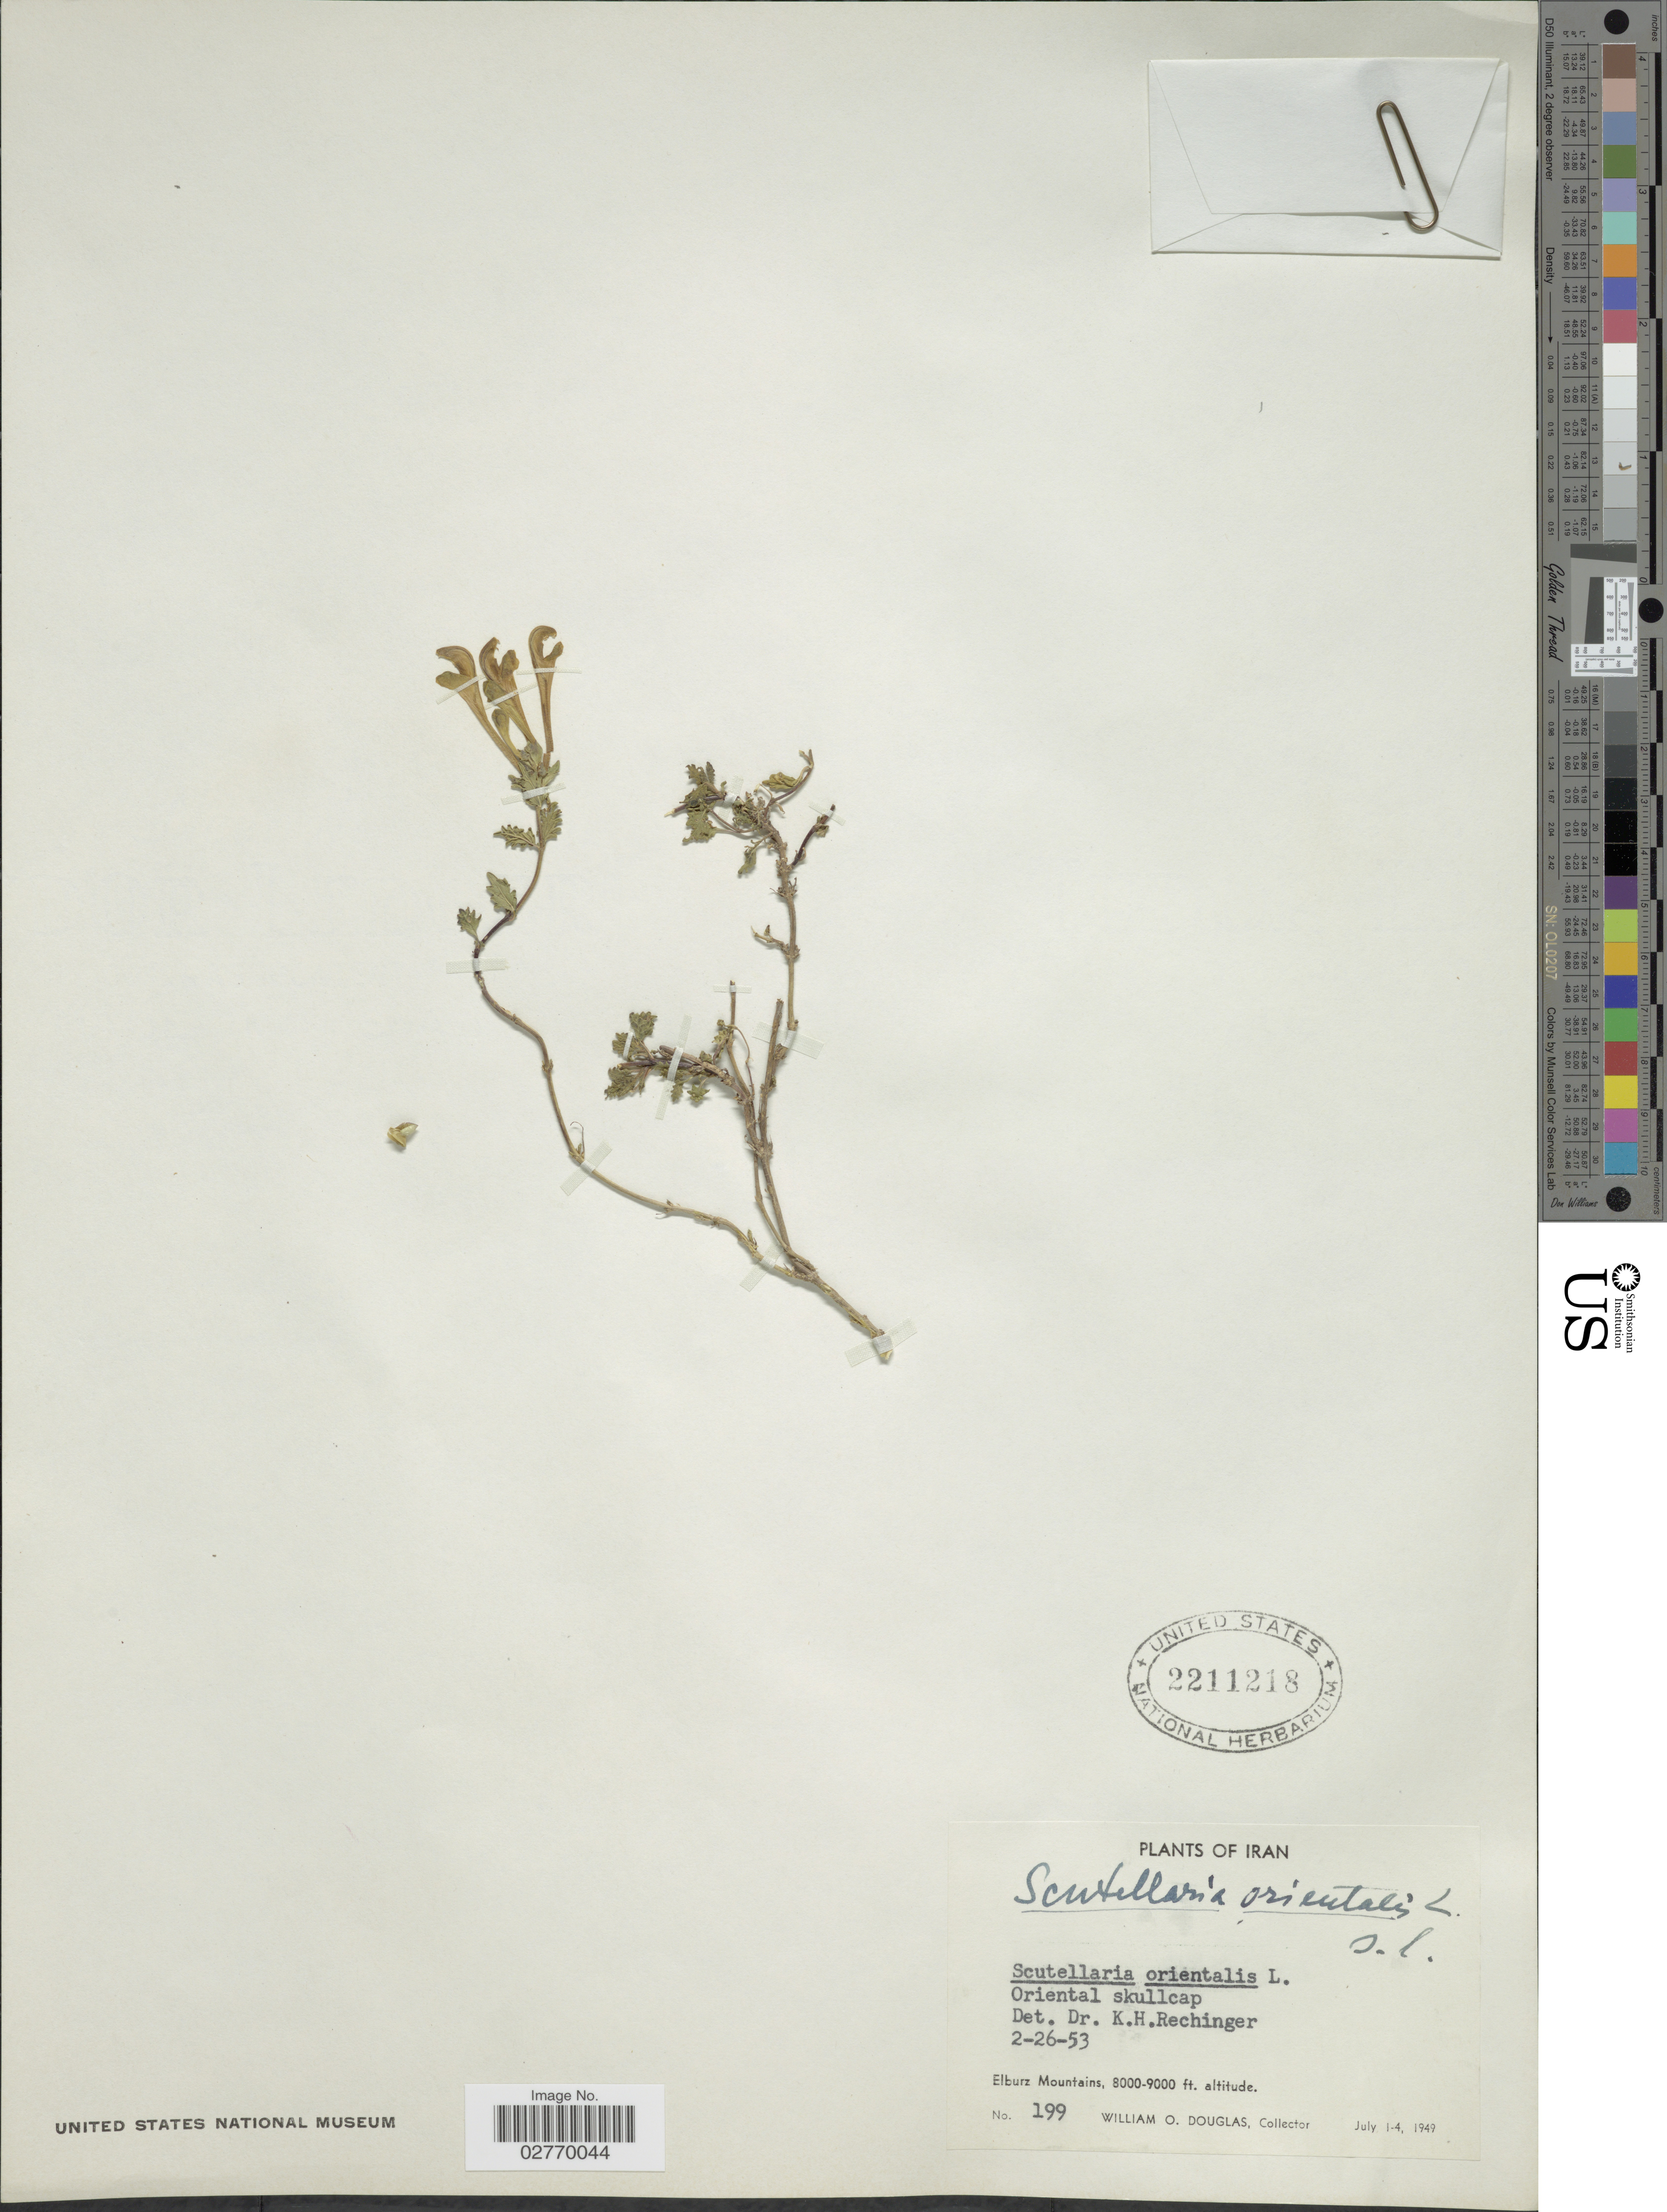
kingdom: Plantae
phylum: Tracheophyta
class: Magnoliopsida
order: Lamiales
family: Lamiaceae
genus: Scutellaria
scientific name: Scutellaria orientalis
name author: L.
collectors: W. Douglas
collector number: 199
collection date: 1949-07-01/1949-07-04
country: Iran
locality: Elburz Mountains.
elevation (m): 2438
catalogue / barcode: US 2211218